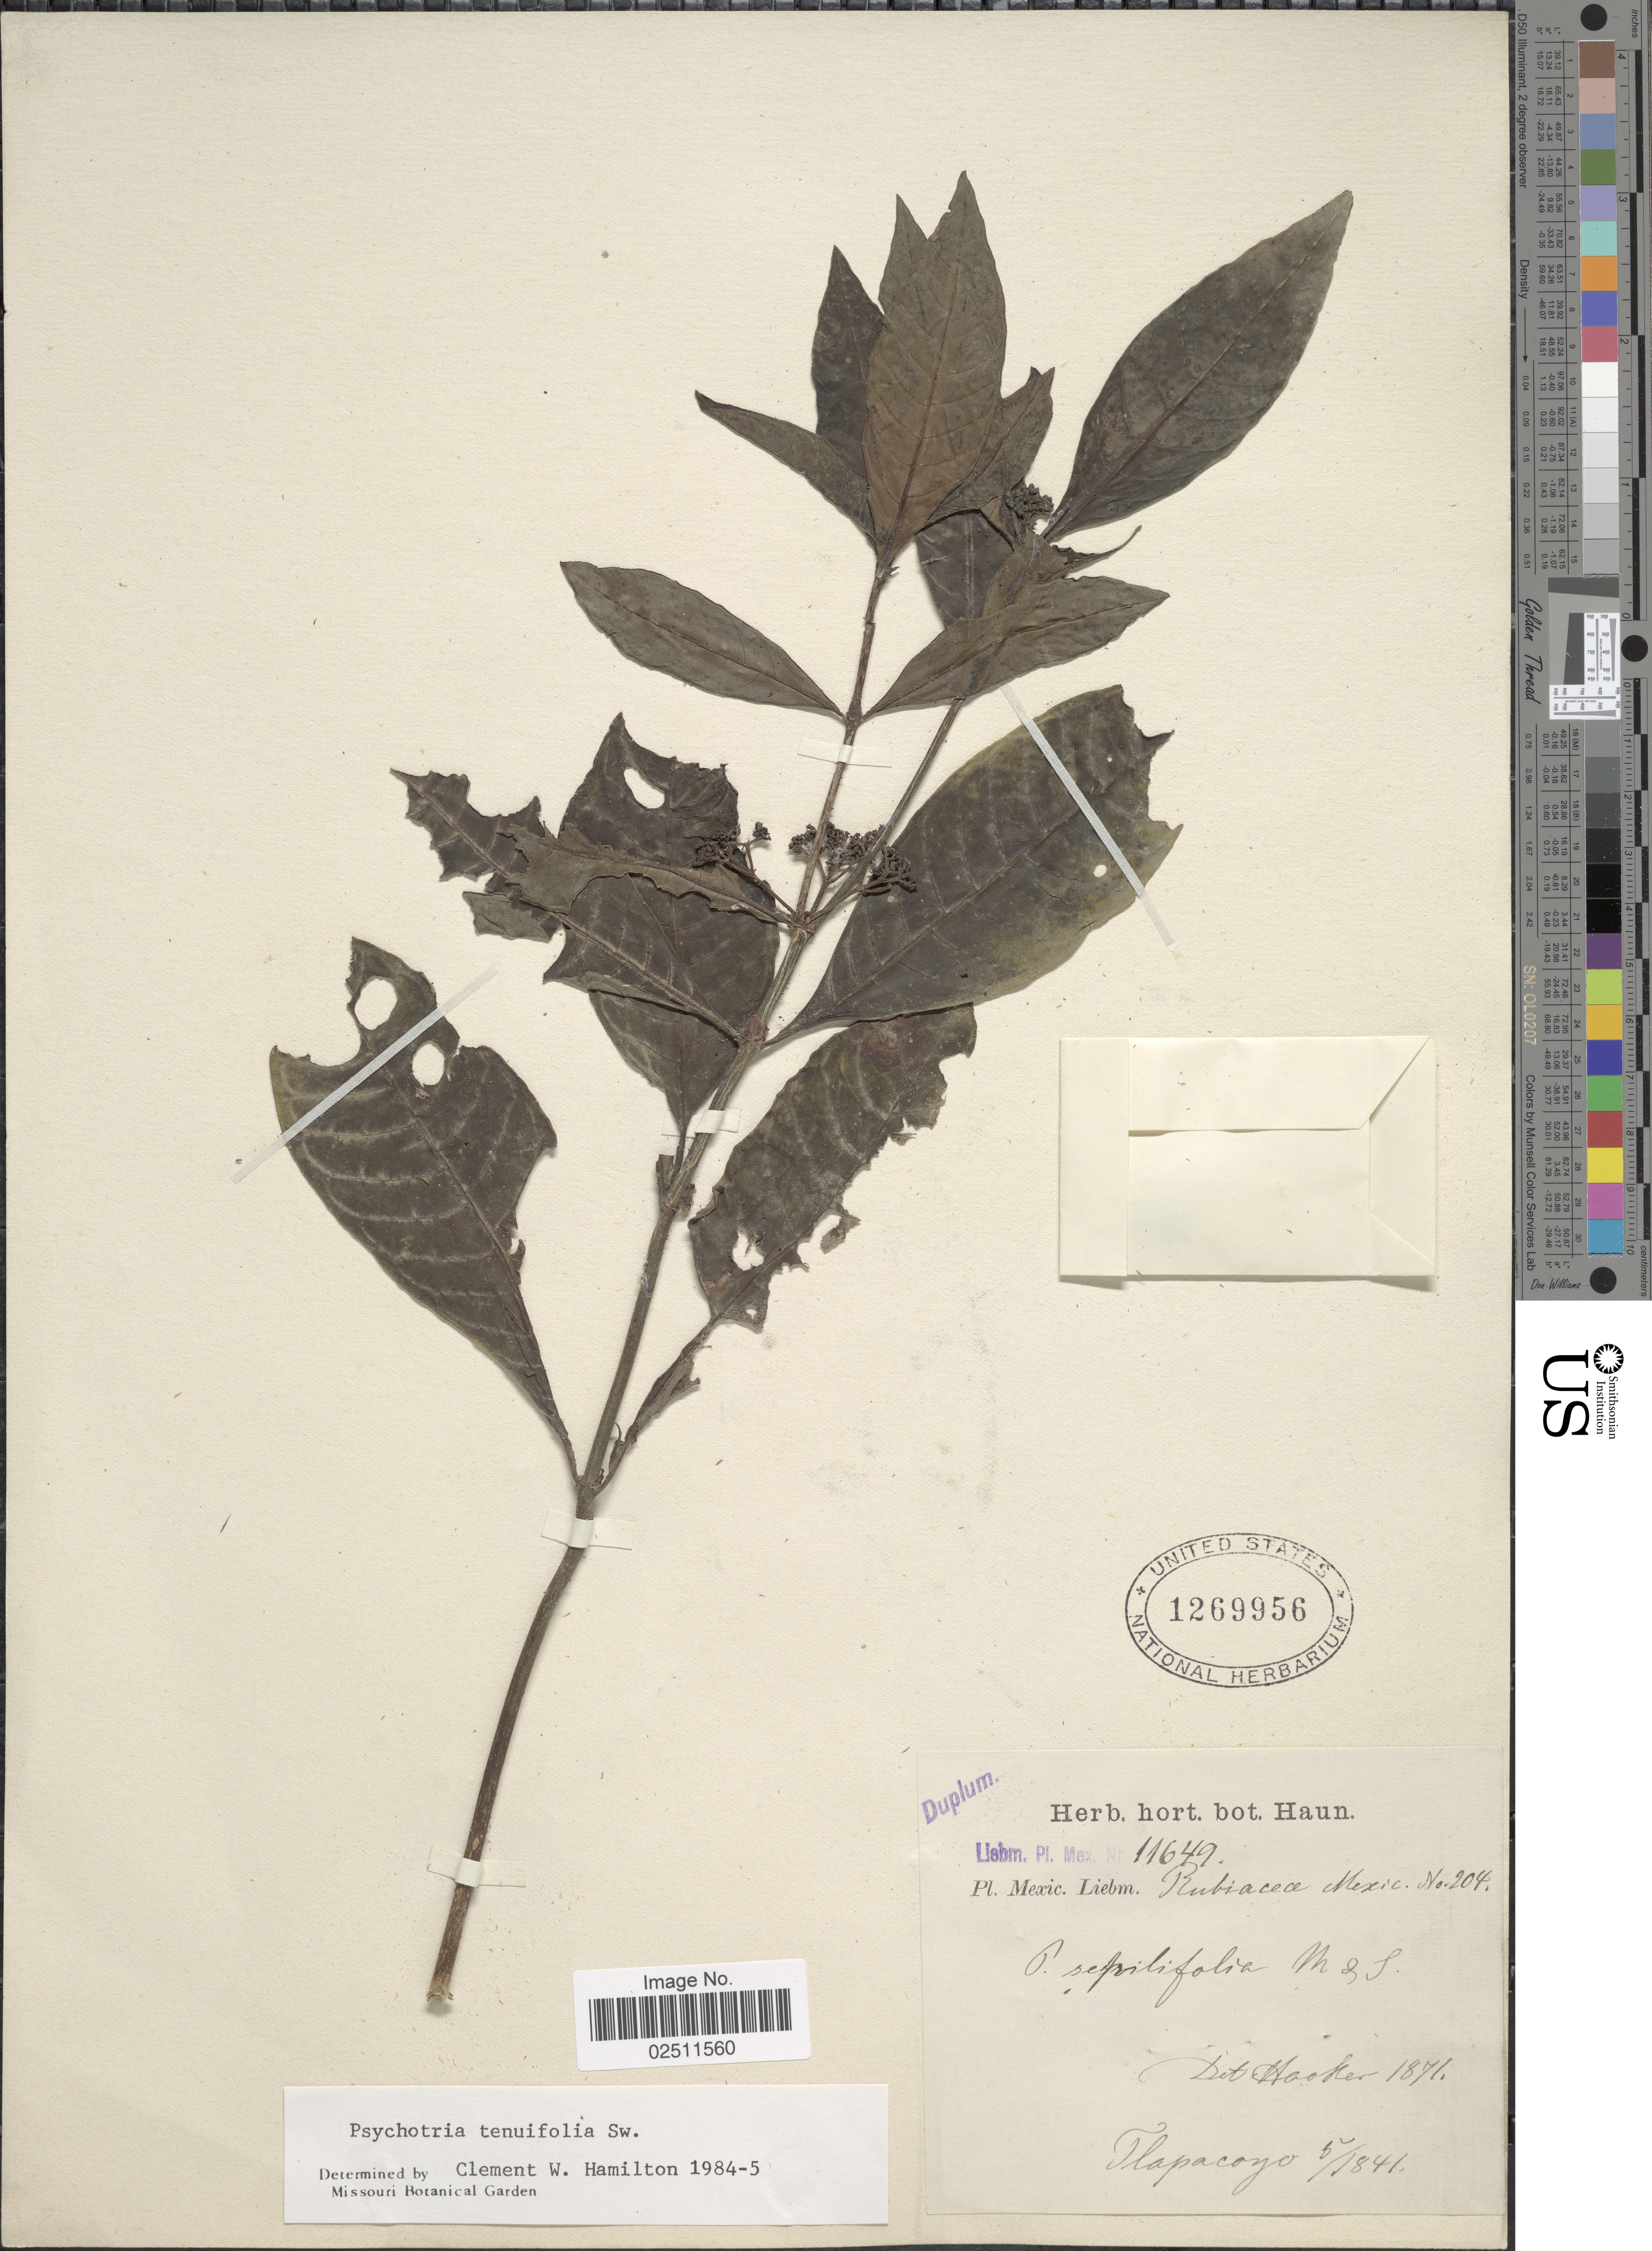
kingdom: Plantae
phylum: Tracheophyta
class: Magnoliopsida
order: Gentianales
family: Rubiaceae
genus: Psychotria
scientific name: Psychotria tenuifolia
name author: Sw.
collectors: Liebmann, --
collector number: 11649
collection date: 1841-05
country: Mexico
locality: Tlapacoya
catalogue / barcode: US 1269956